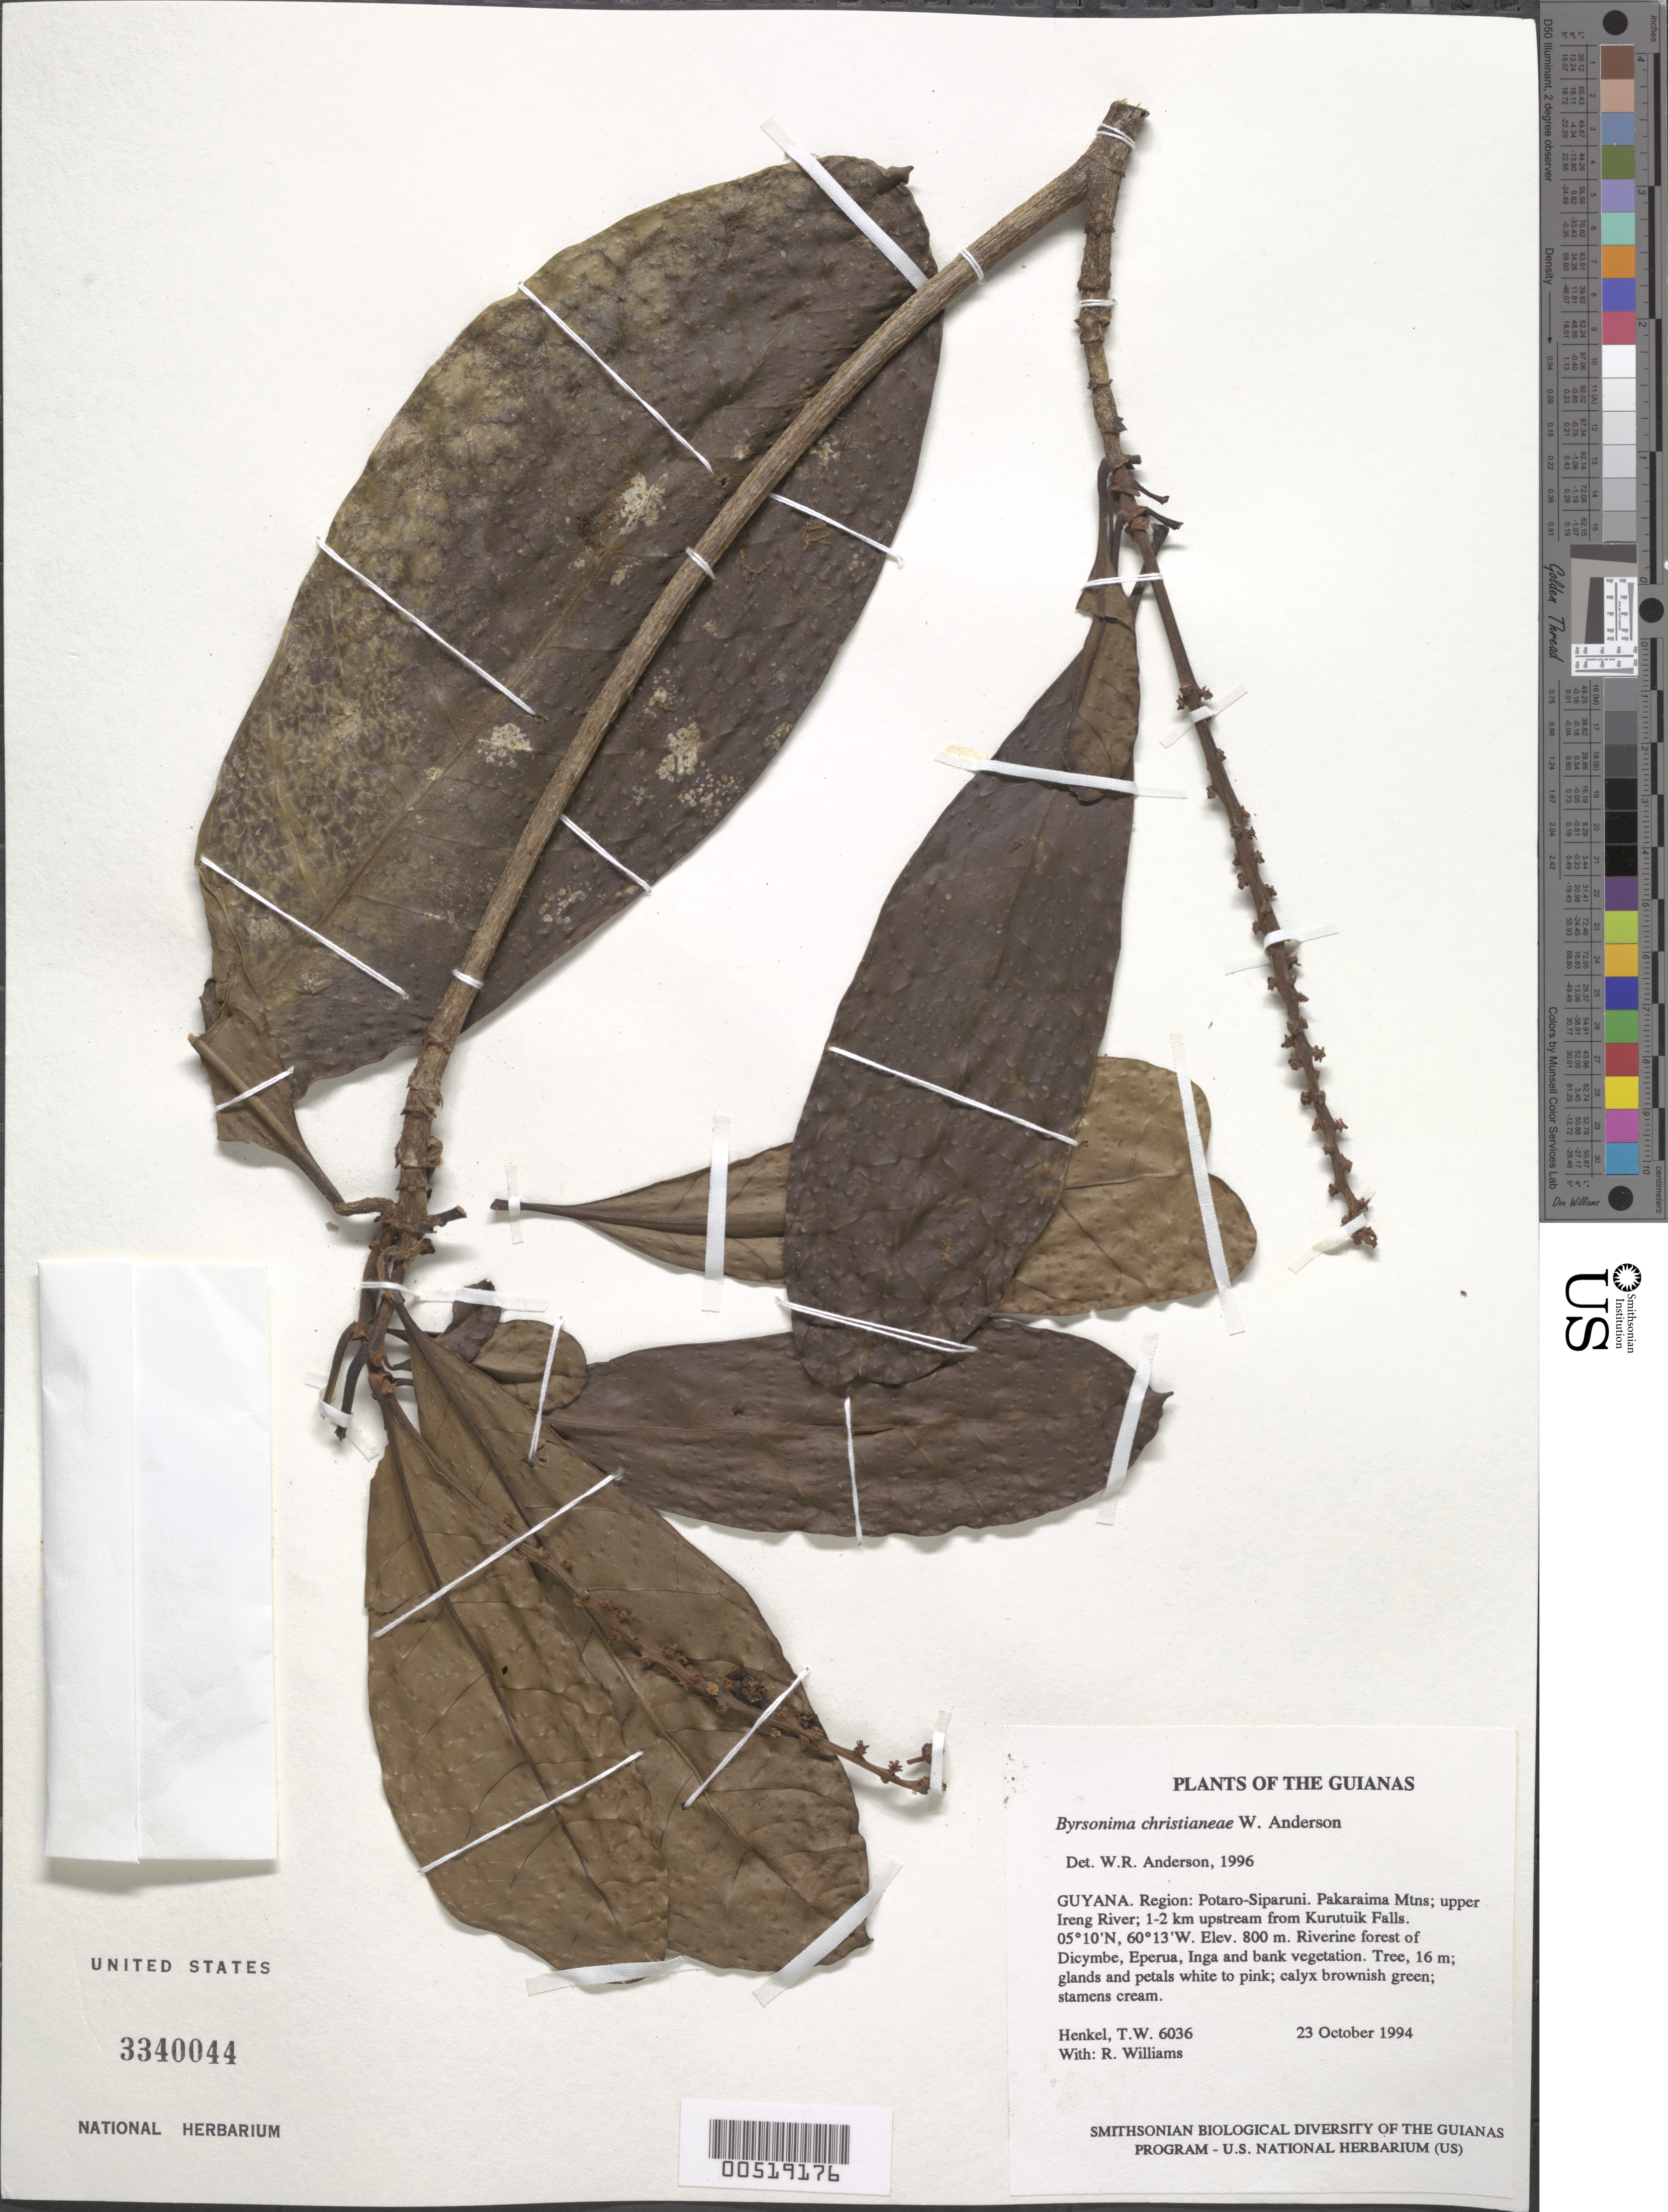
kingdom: Plantae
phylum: Tracheophyta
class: Magnoliopsida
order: Malpighiales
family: Malpighiaceae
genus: Byrsonima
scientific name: Byrsonima christianeae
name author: W.R. Anderson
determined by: Anderson, W. R., (MICH), University of Michigan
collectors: T. Henkel & R. Williams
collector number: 6036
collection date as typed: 23 October 1994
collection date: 1994-10-23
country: Guyana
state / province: Potaro-Siparuni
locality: Pakaraima Mtns; upper Ireng River; 1-2 km upstream from Kurutuik Falls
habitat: Riverine forest of Dicymbe, Eperua, Inga and bank vegetation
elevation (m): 800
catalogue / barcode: US 3340044